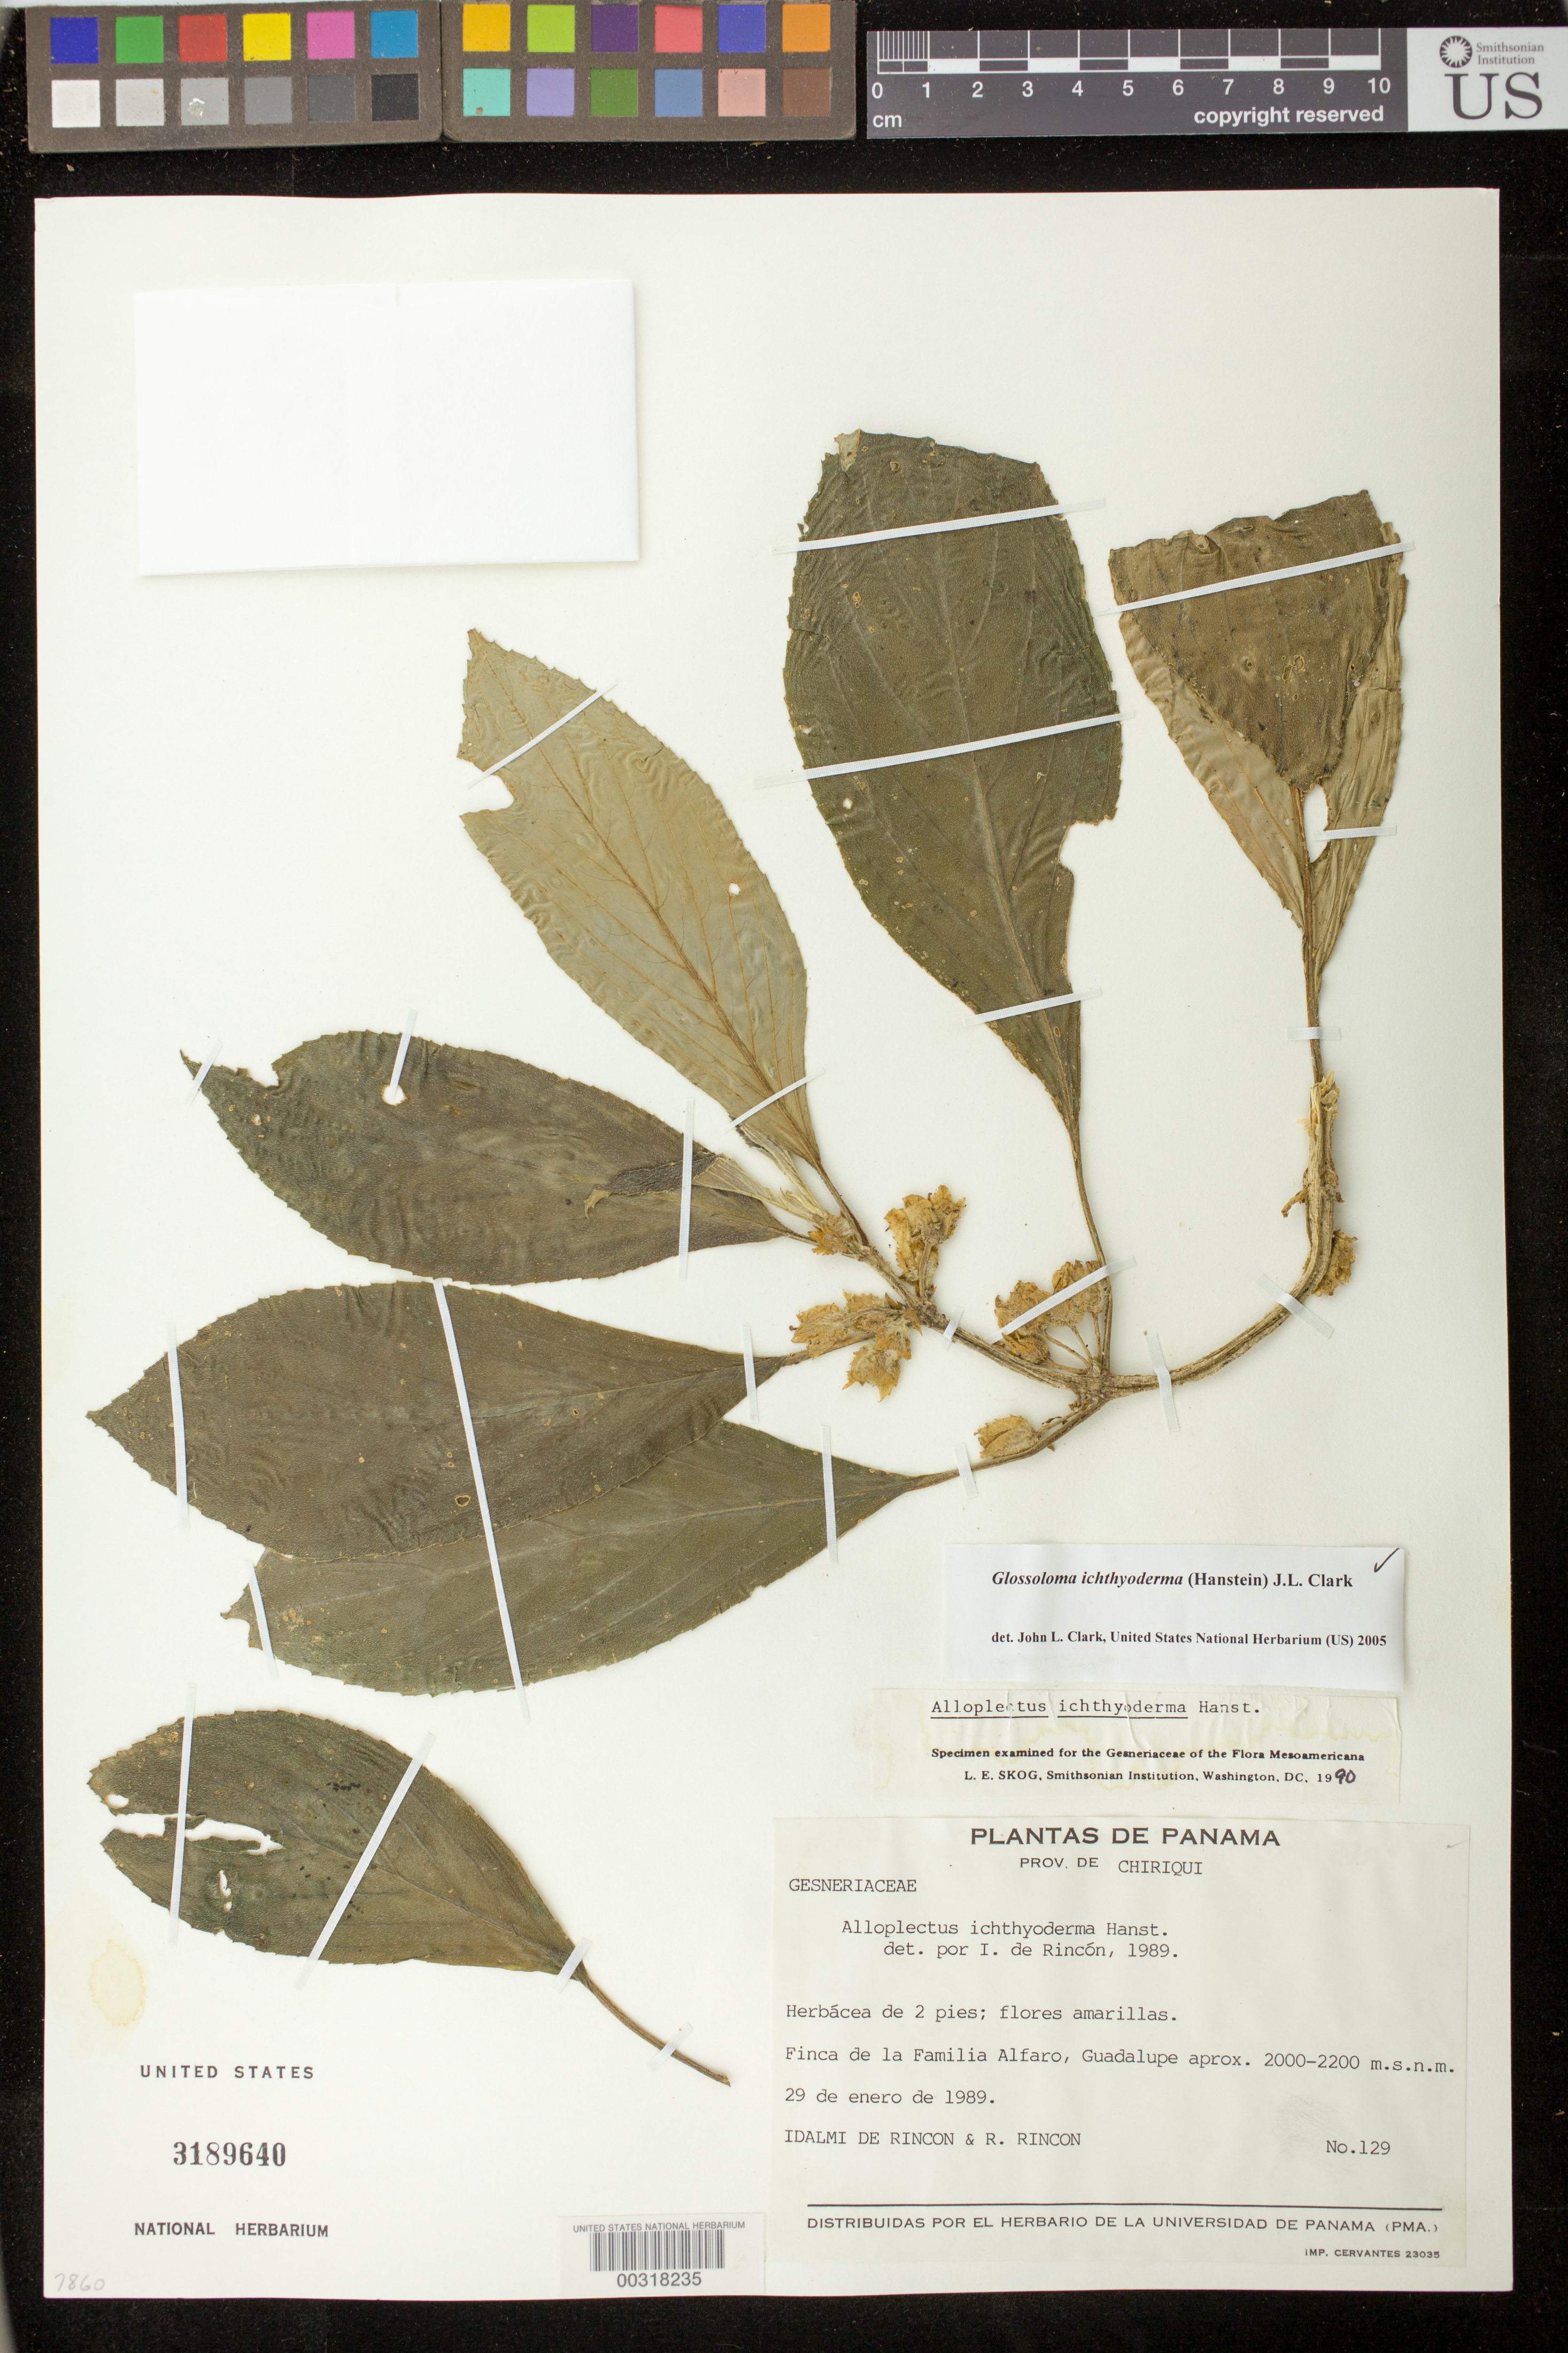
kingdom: Plantae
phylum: Tracheophyta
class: Magnoliopsida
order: Lamiales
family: Gesneriaceae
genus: Glossoloma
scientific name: Glossoloma ichthyoderma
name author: (Hanst.) J.L. Clark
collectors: I. Rincon & R. Rincon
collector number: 129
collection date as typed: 29 Jan 1989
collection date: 1989-01-29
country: Panama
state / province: Chiriquí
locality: Finca de la familia Alfaro, Guadalupe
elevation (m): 2000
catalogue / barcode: US 3189640